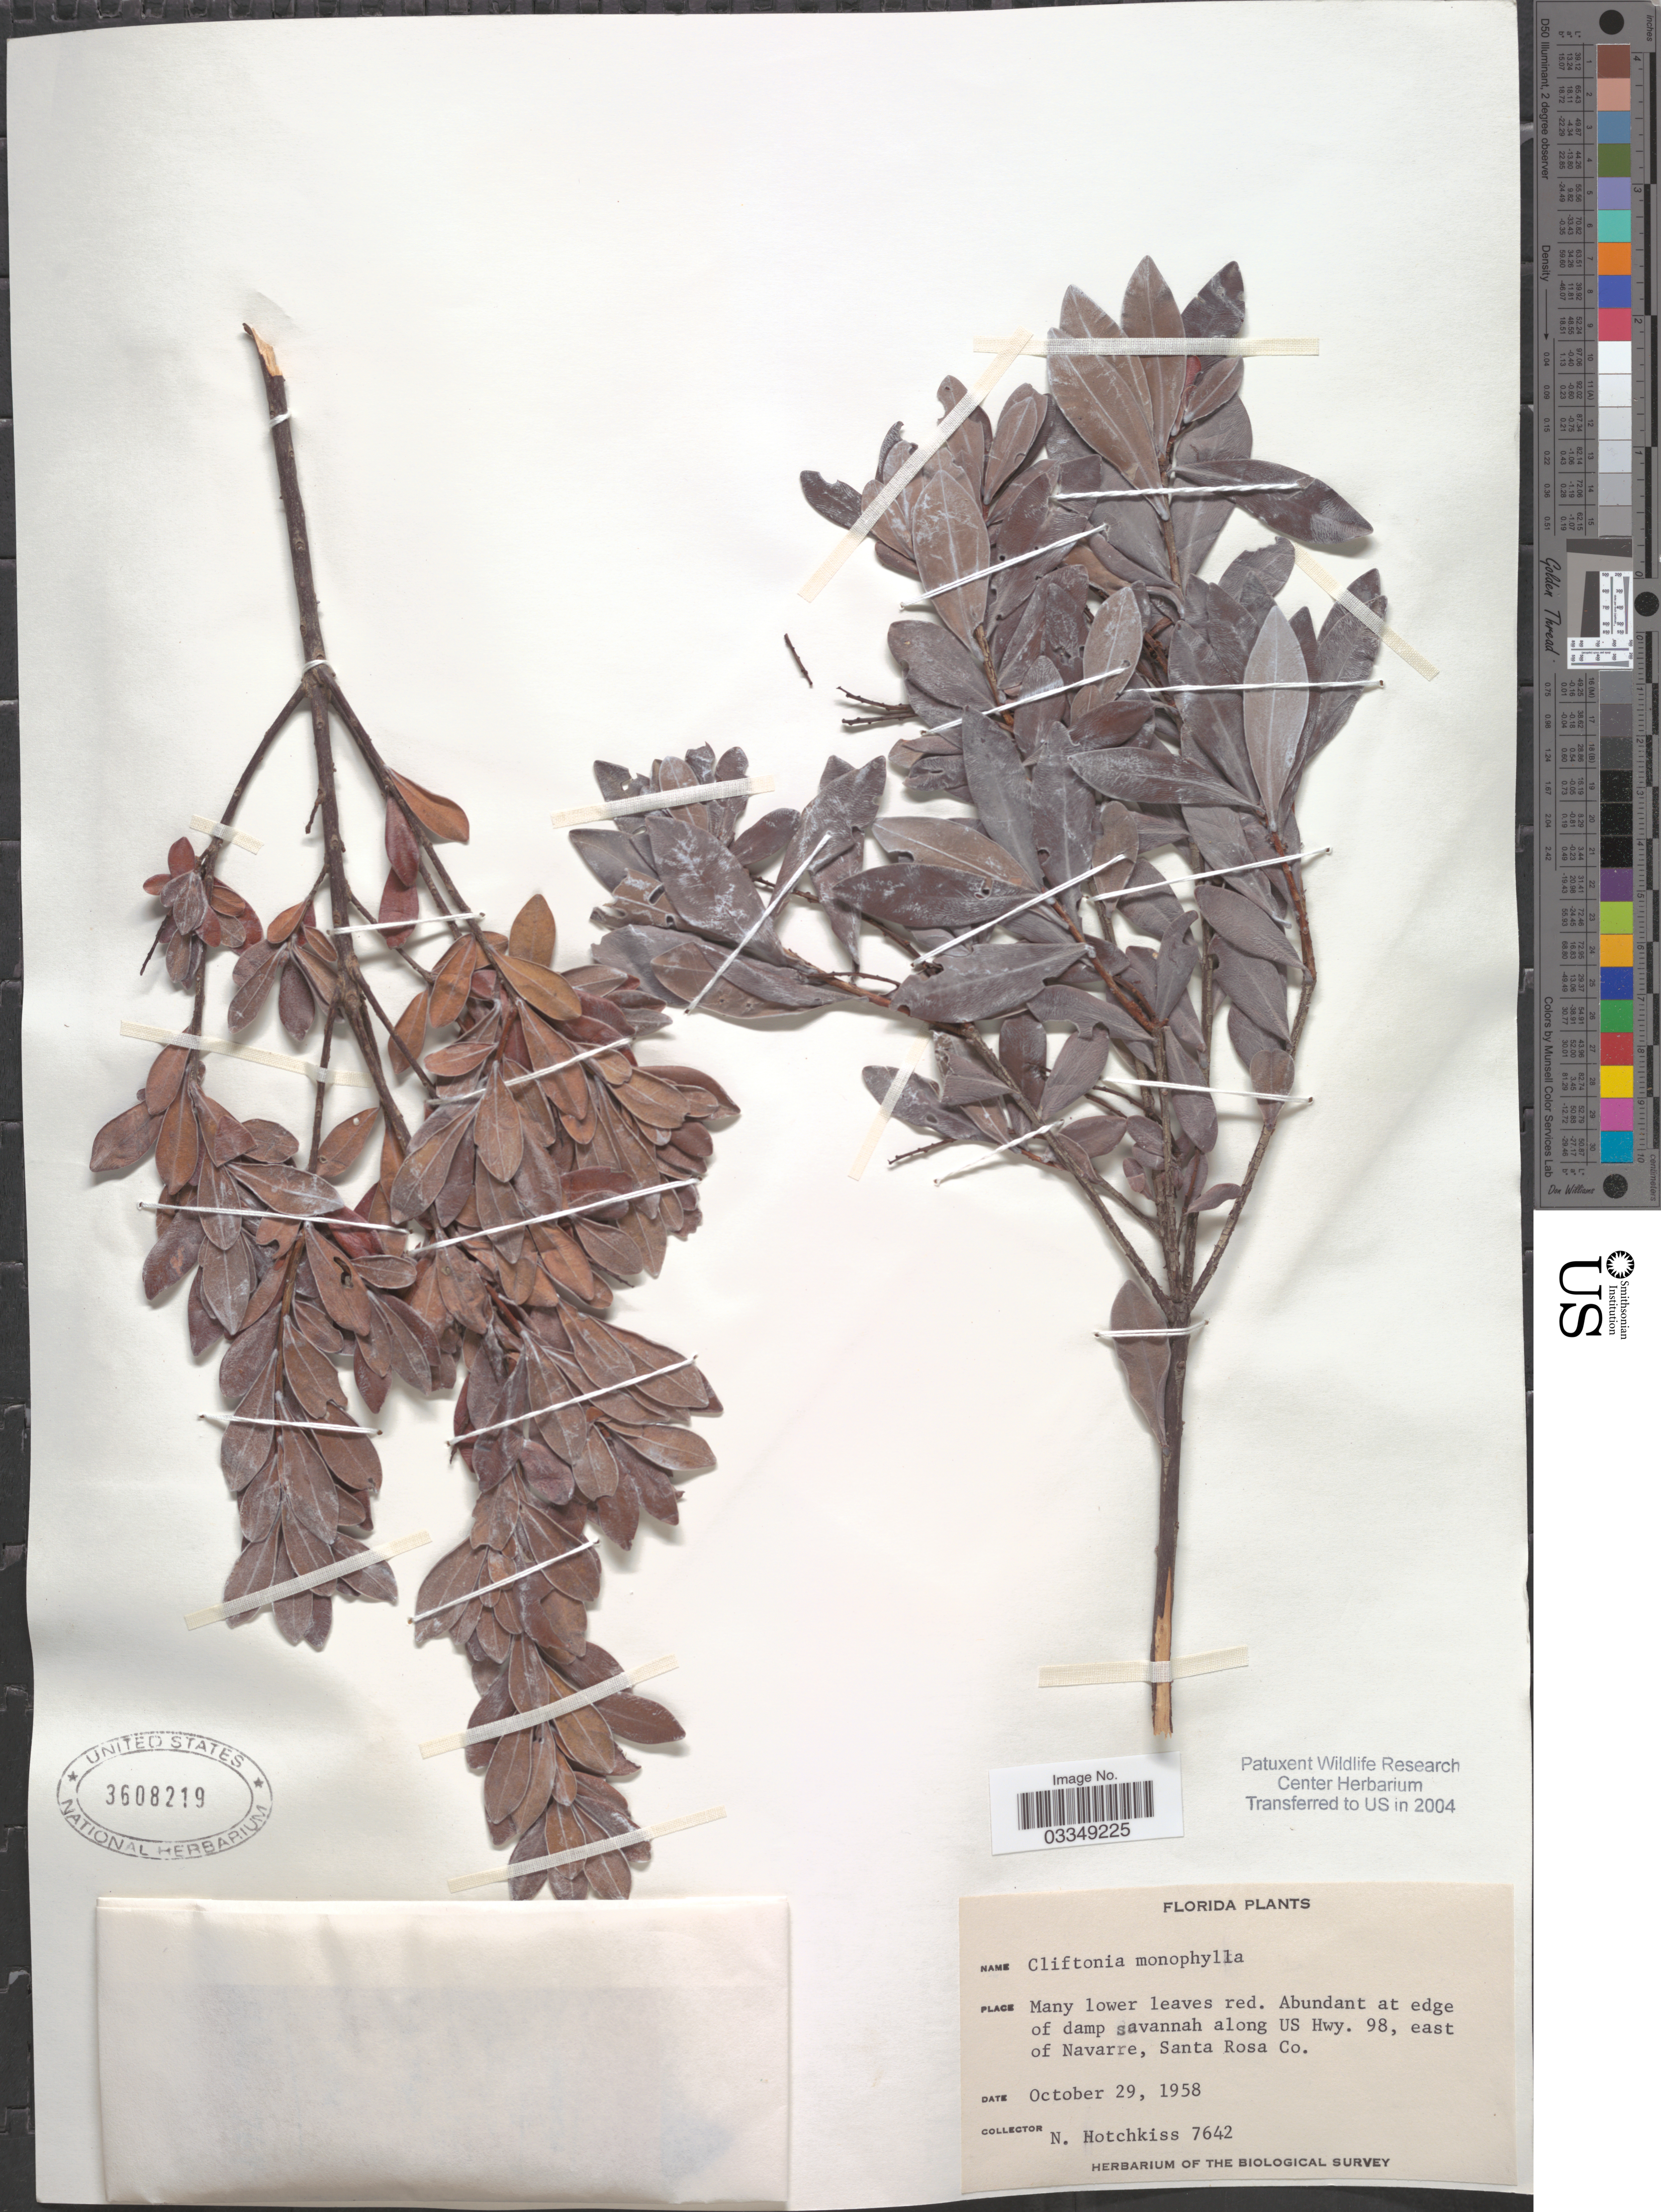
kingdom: Plantae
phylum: Tracheophyta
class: Magnoliopsida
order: Ericales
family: Cyrillaceae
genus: Cliftonia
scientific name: Cliftonia monophylla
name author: (Lam.) Britton ex Sarg.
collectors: N. Hotchkiss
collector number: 7642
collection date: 1958-10-29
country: United States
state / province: Florida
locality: Abundant at edge of damp savannah along US Hwy. 98, east of Navarre, Santa Rosa Co.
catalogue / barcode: US 3608219